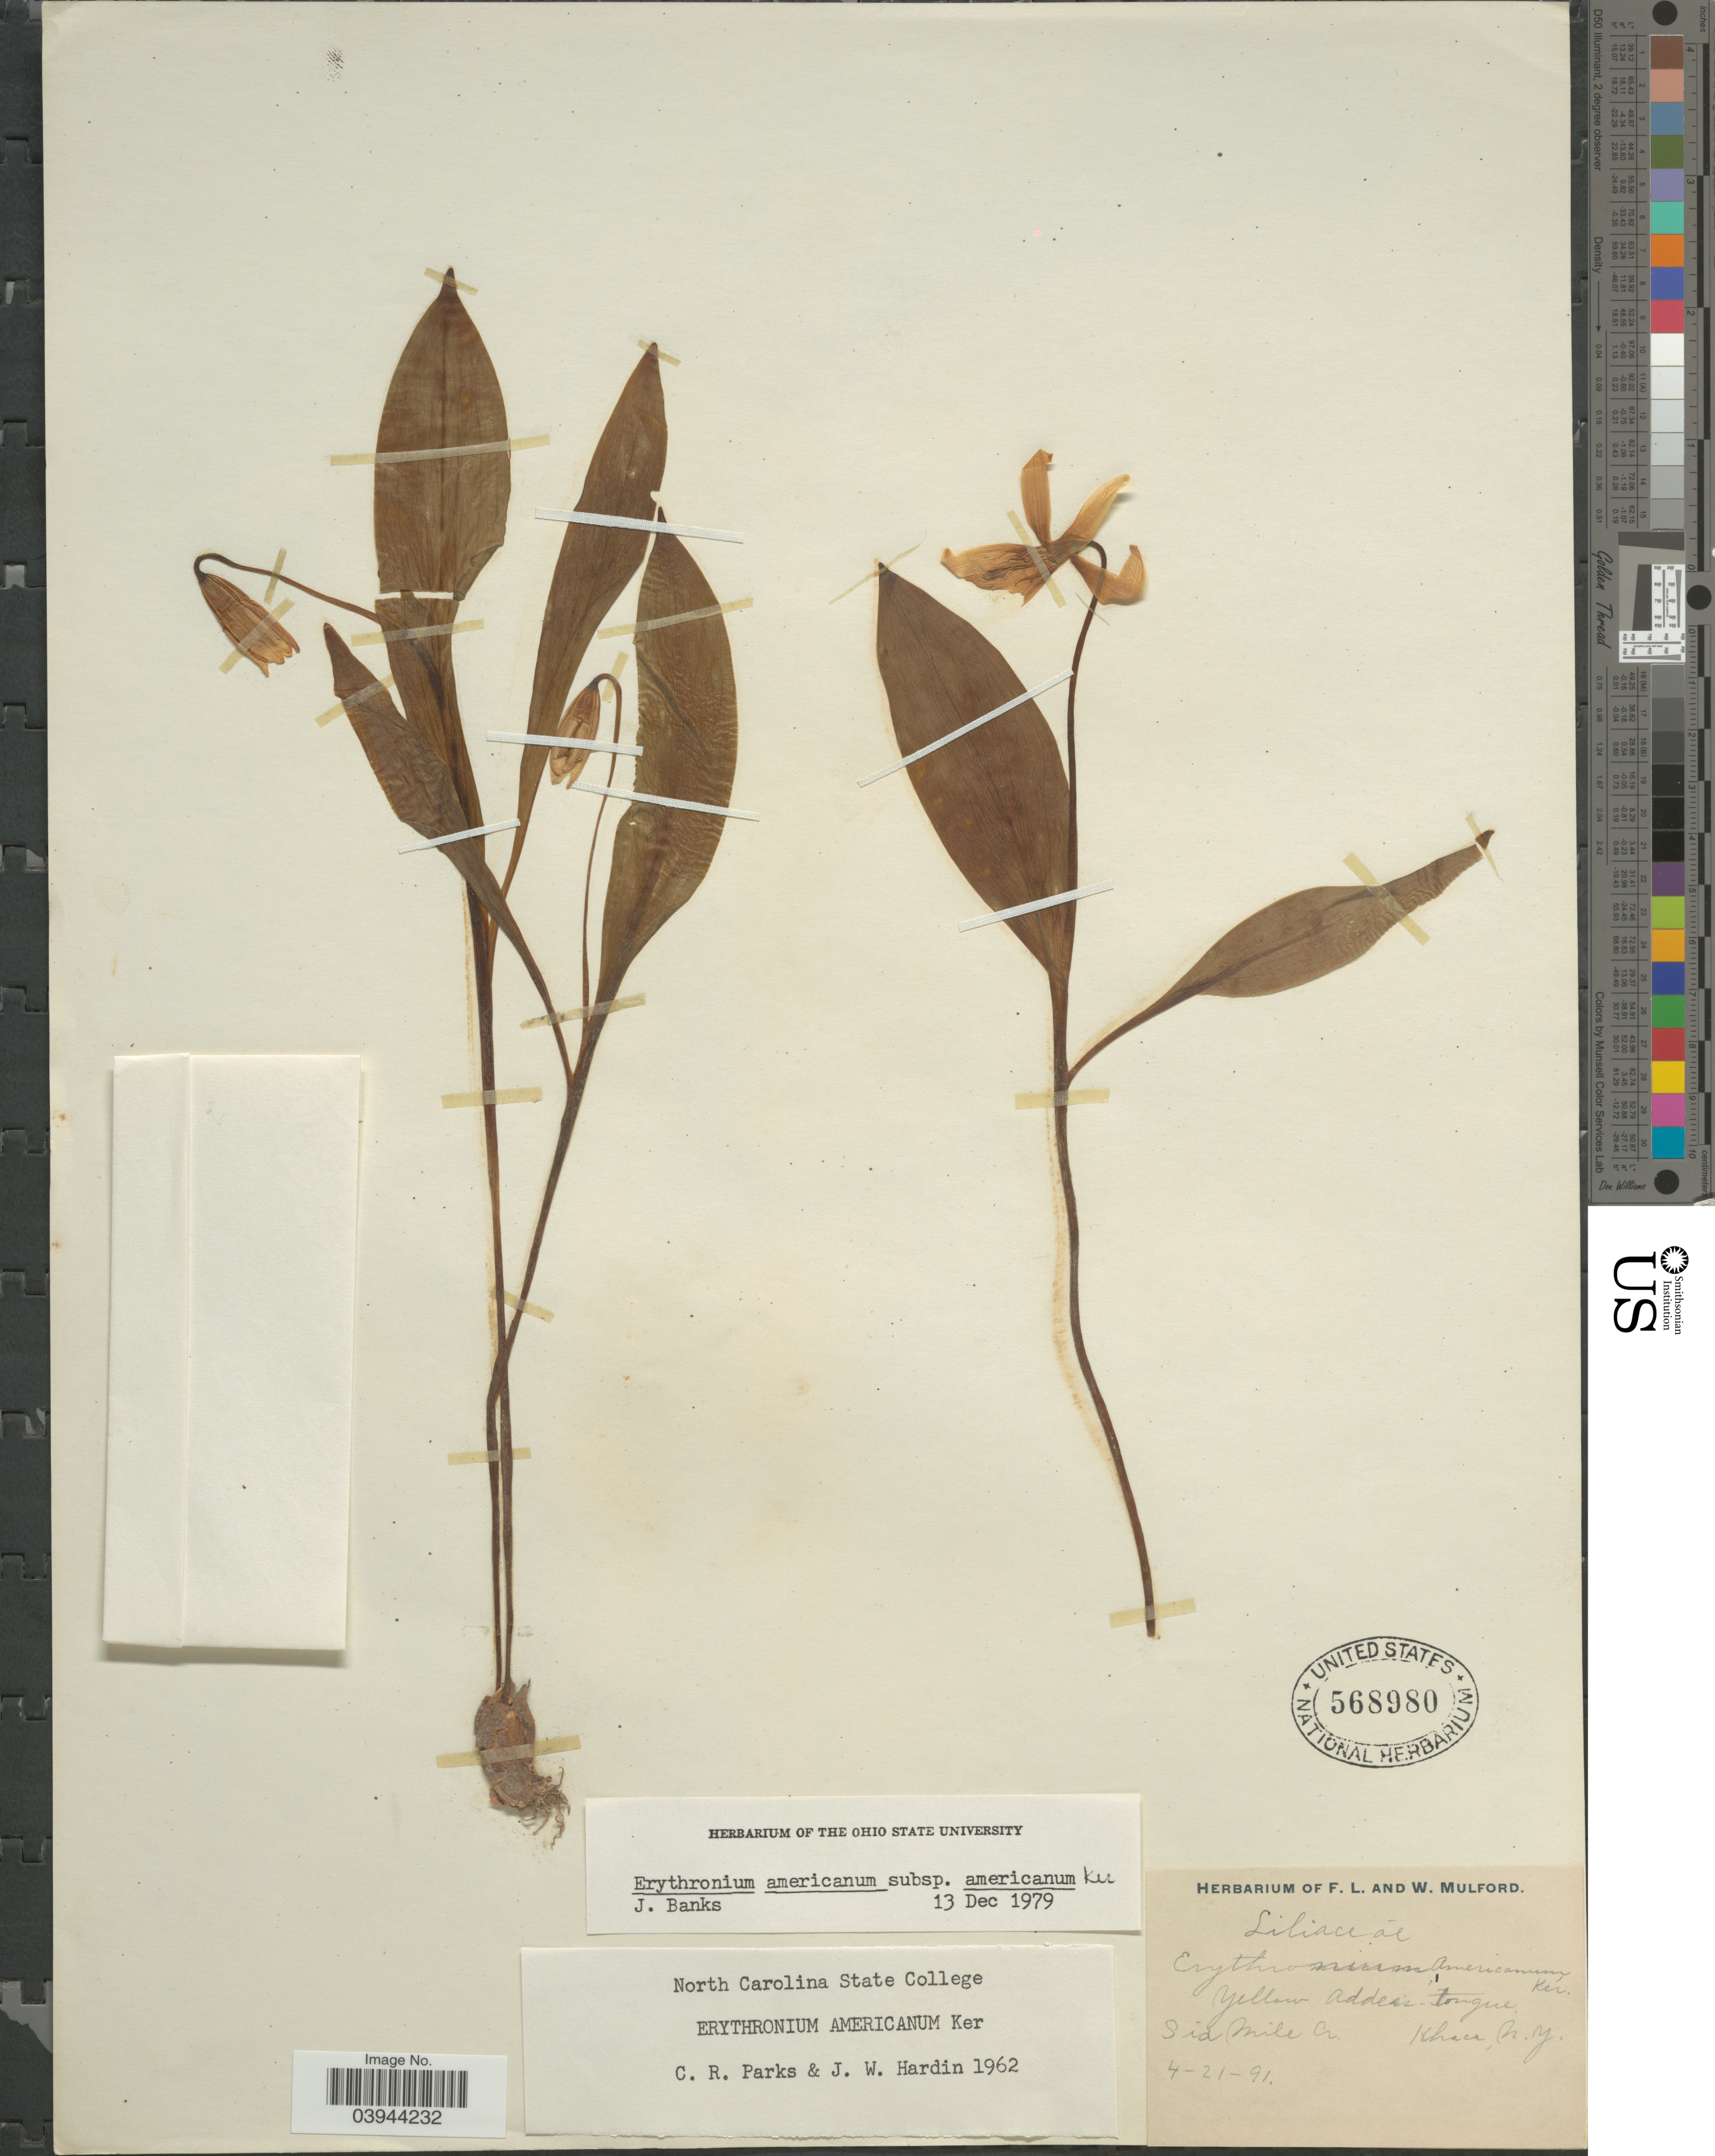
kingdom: Plantae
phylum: Tracheophyta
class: Liliopsida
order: Liliales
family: Liliaceae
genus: Erythronium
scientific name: Erythronium americanum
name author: Ker Gawl.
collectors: ex herb. F. L. and W. Mulford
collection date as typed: Transcribed d/m/y: 21/4/91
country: United States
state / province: New York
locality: Six Mile Cr. Ithaca.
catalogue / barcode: US 568980